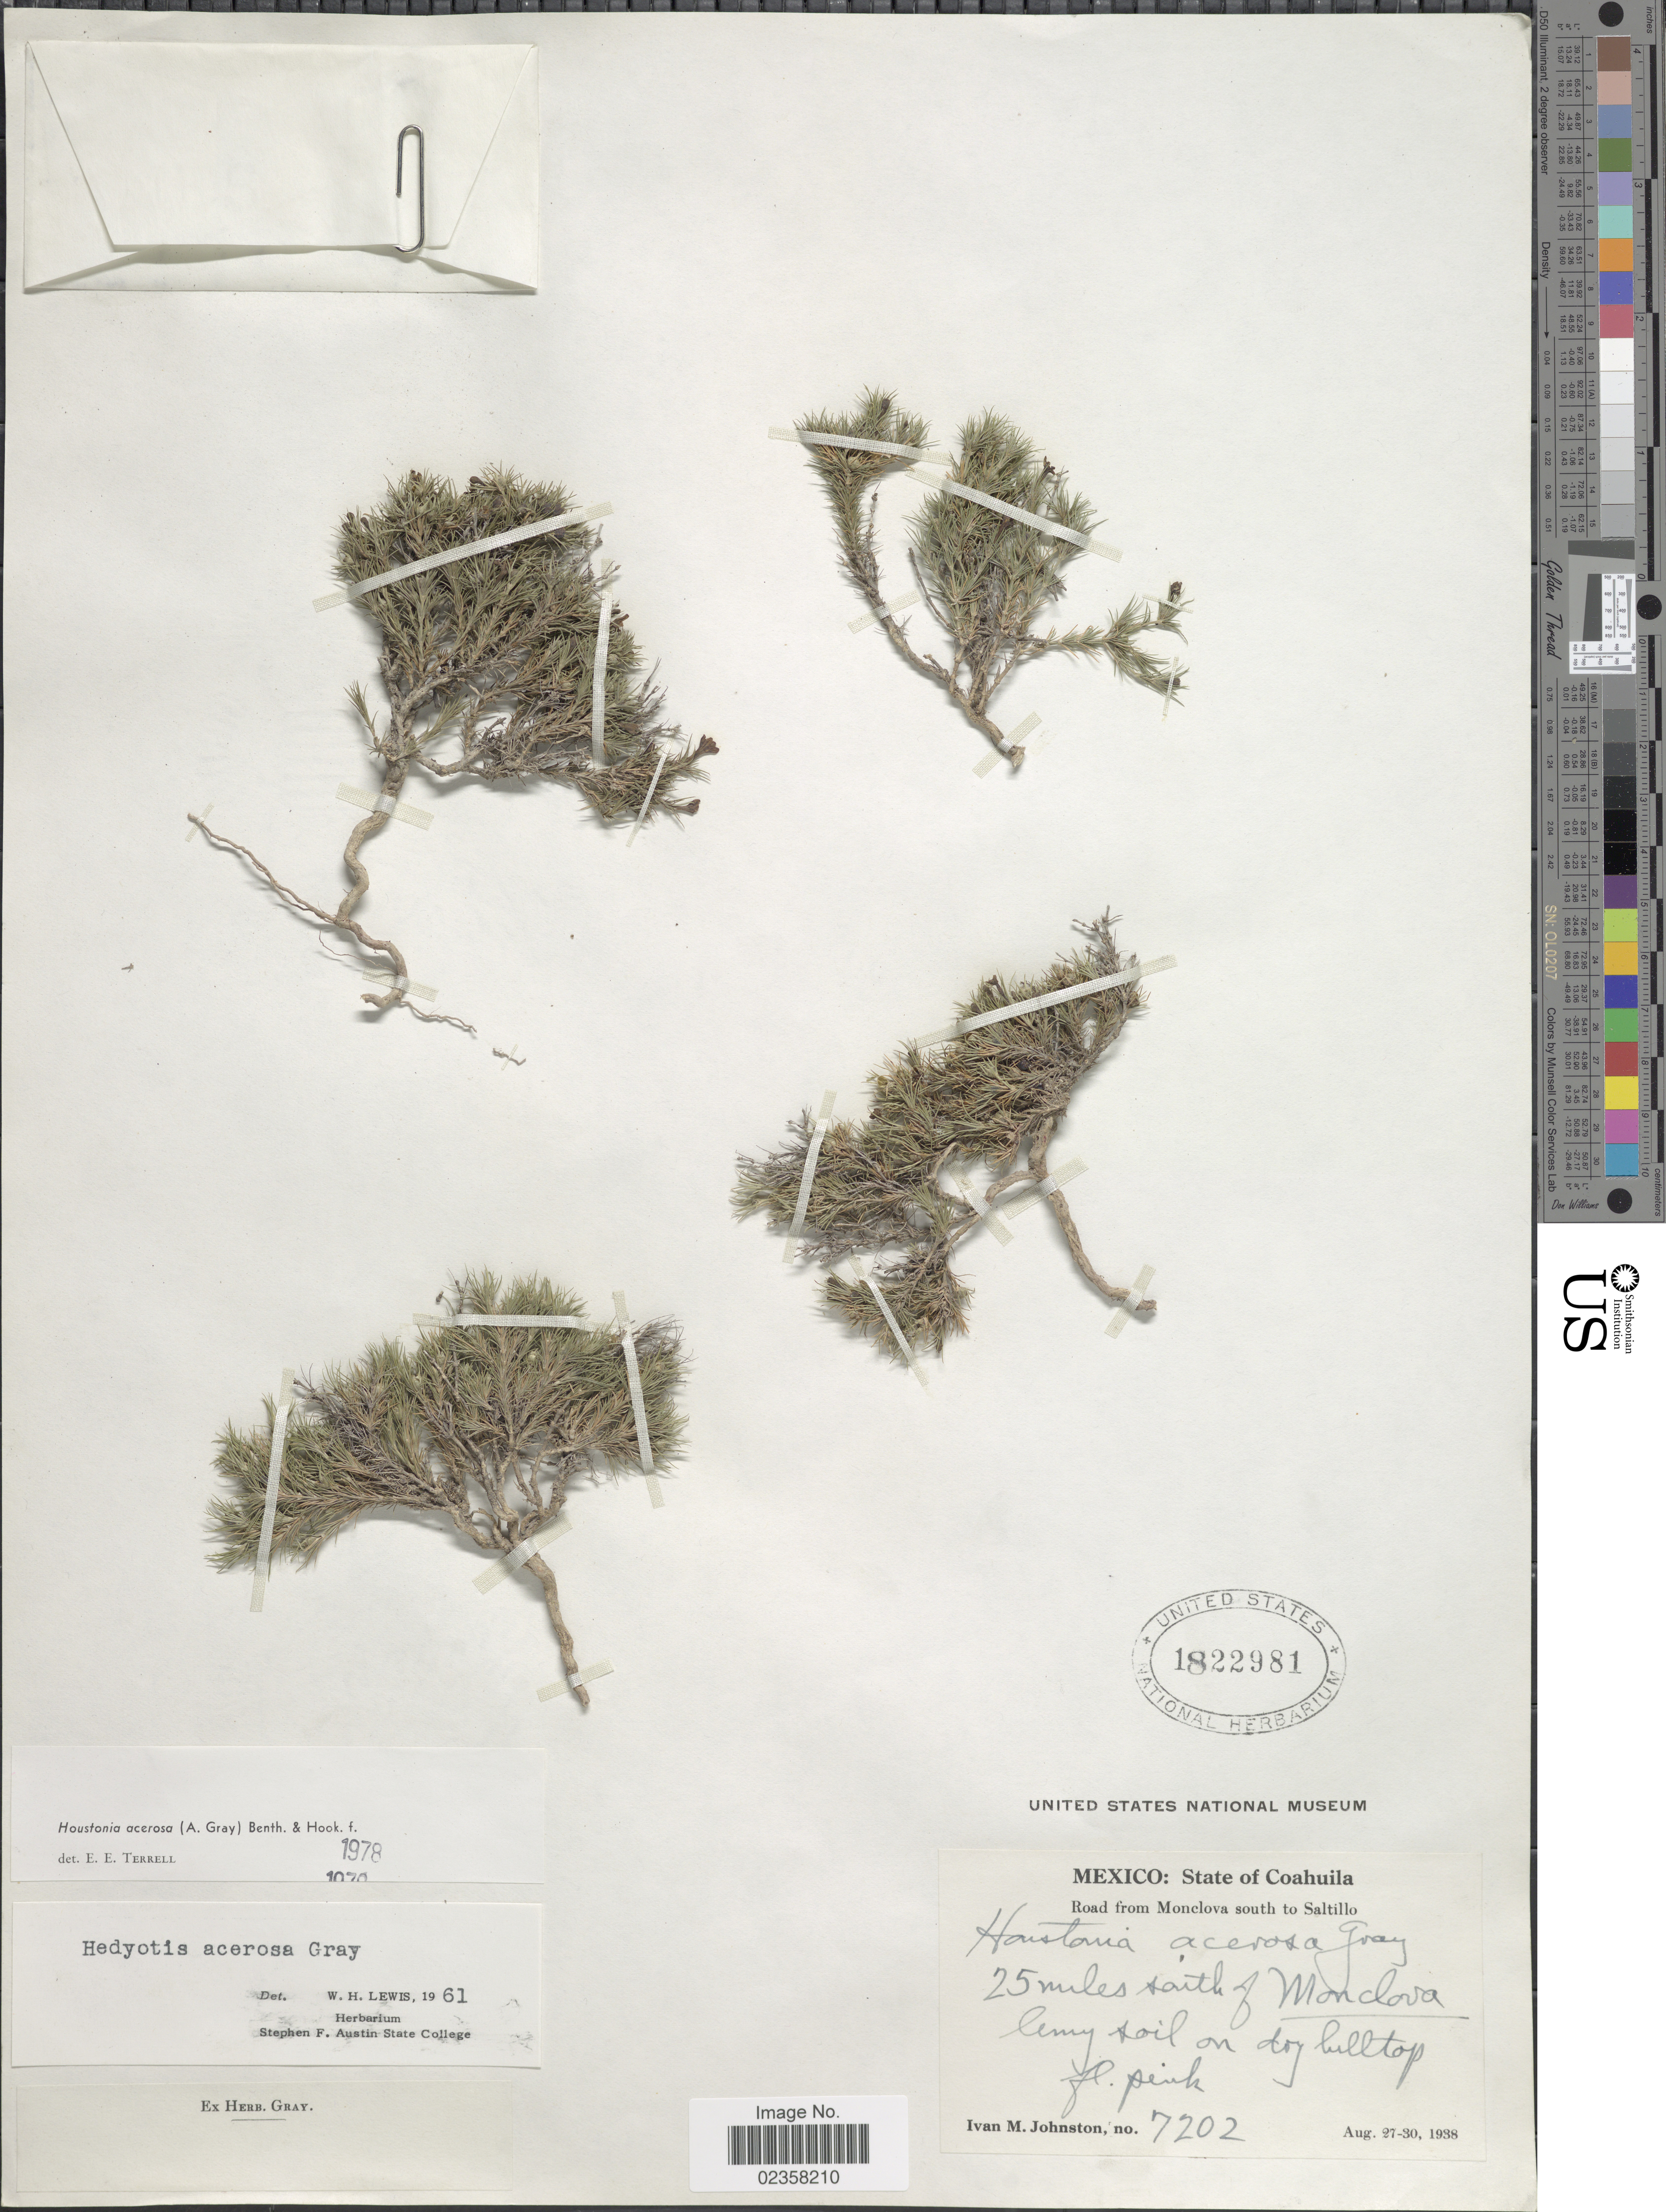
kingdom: Plantae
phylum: Tracheophyta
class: Magnoliopsida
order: Gentianales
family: Rubiaceae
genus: Houstonia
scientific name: Houstonia acerosa var. acerosa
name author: (A. Gray) Benth. & Hook. f.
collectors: I.M. Johnston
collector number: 7202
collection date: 1938-08-27/1938-08-30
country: Mexico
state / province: Coahuila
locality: Road from Monclova south of Saltillo, 25 miles south of Mancolva, on dry hilltop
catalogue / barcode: US 1822981